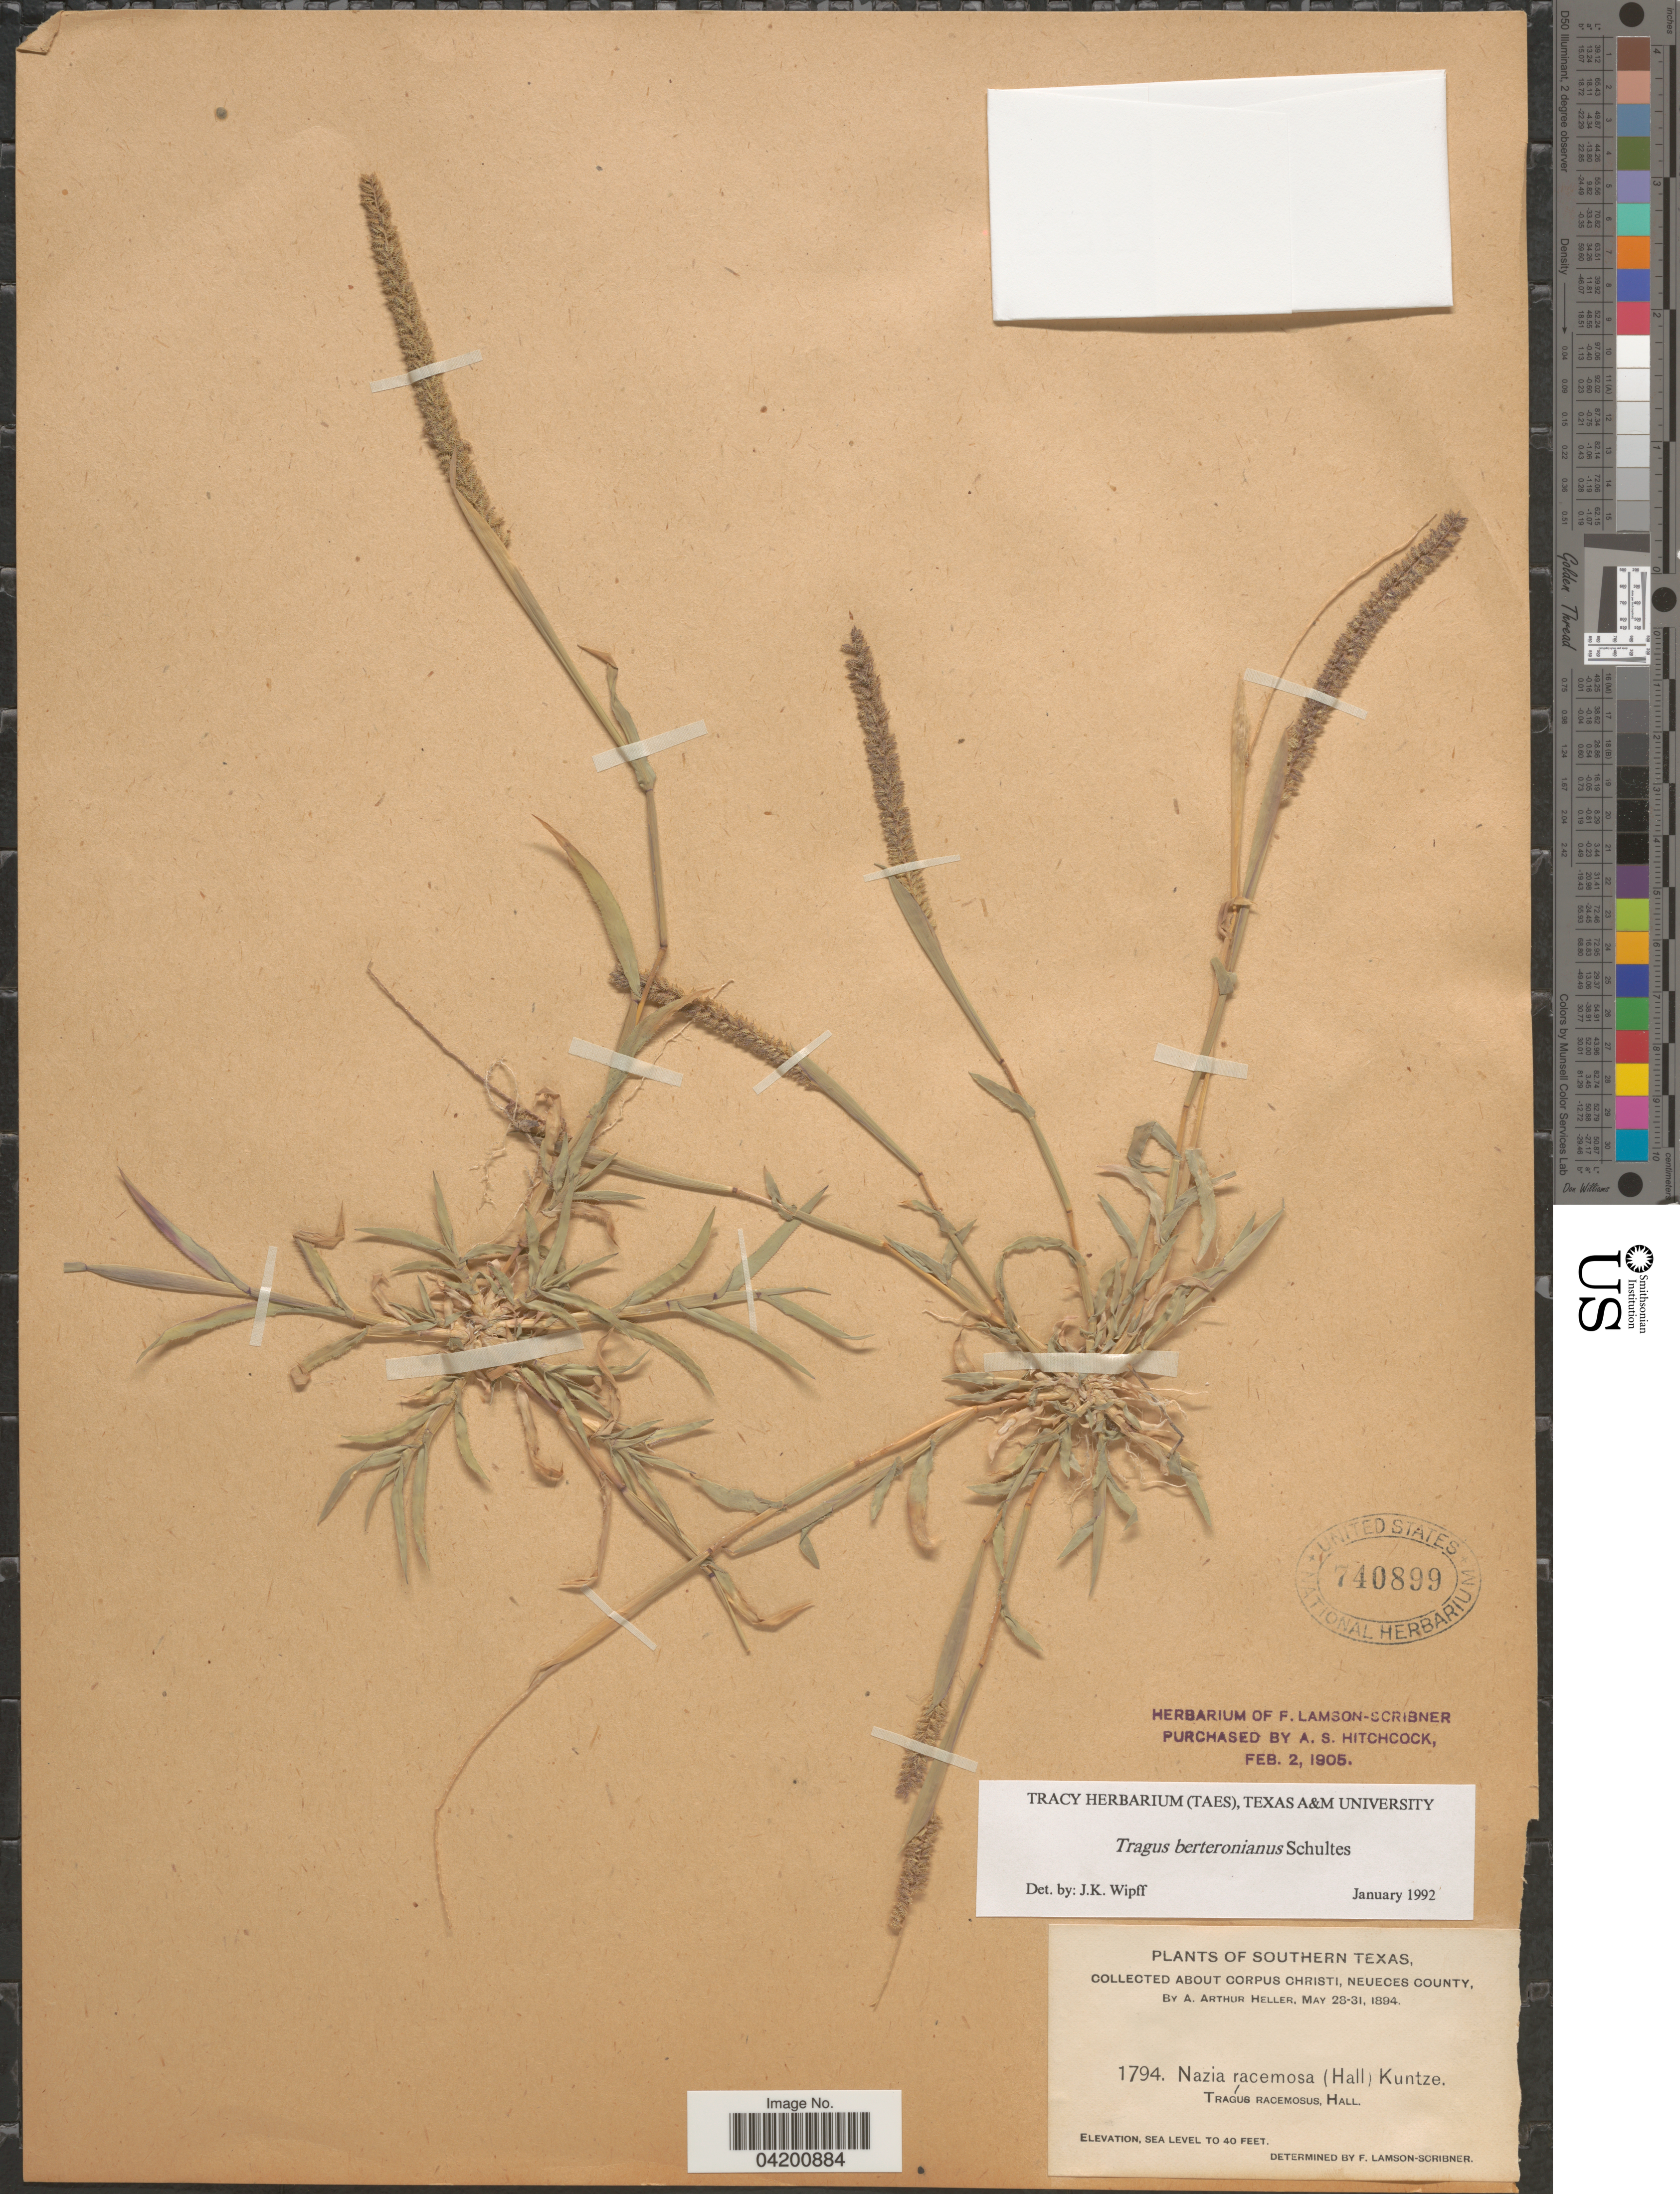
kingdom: Plantae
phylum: Tracheophyta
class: Liliopsida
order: Poales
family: Poaceae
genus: Tragus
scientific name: Tragus berteronianus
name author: Schult.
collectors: A. A. Heller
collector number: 1794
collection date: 1894-05-28/1894-05-31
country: United States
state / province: Texas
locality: Southern Texas, About Corpus Christi, Neueces County.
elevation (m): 0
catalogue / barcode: US 740899